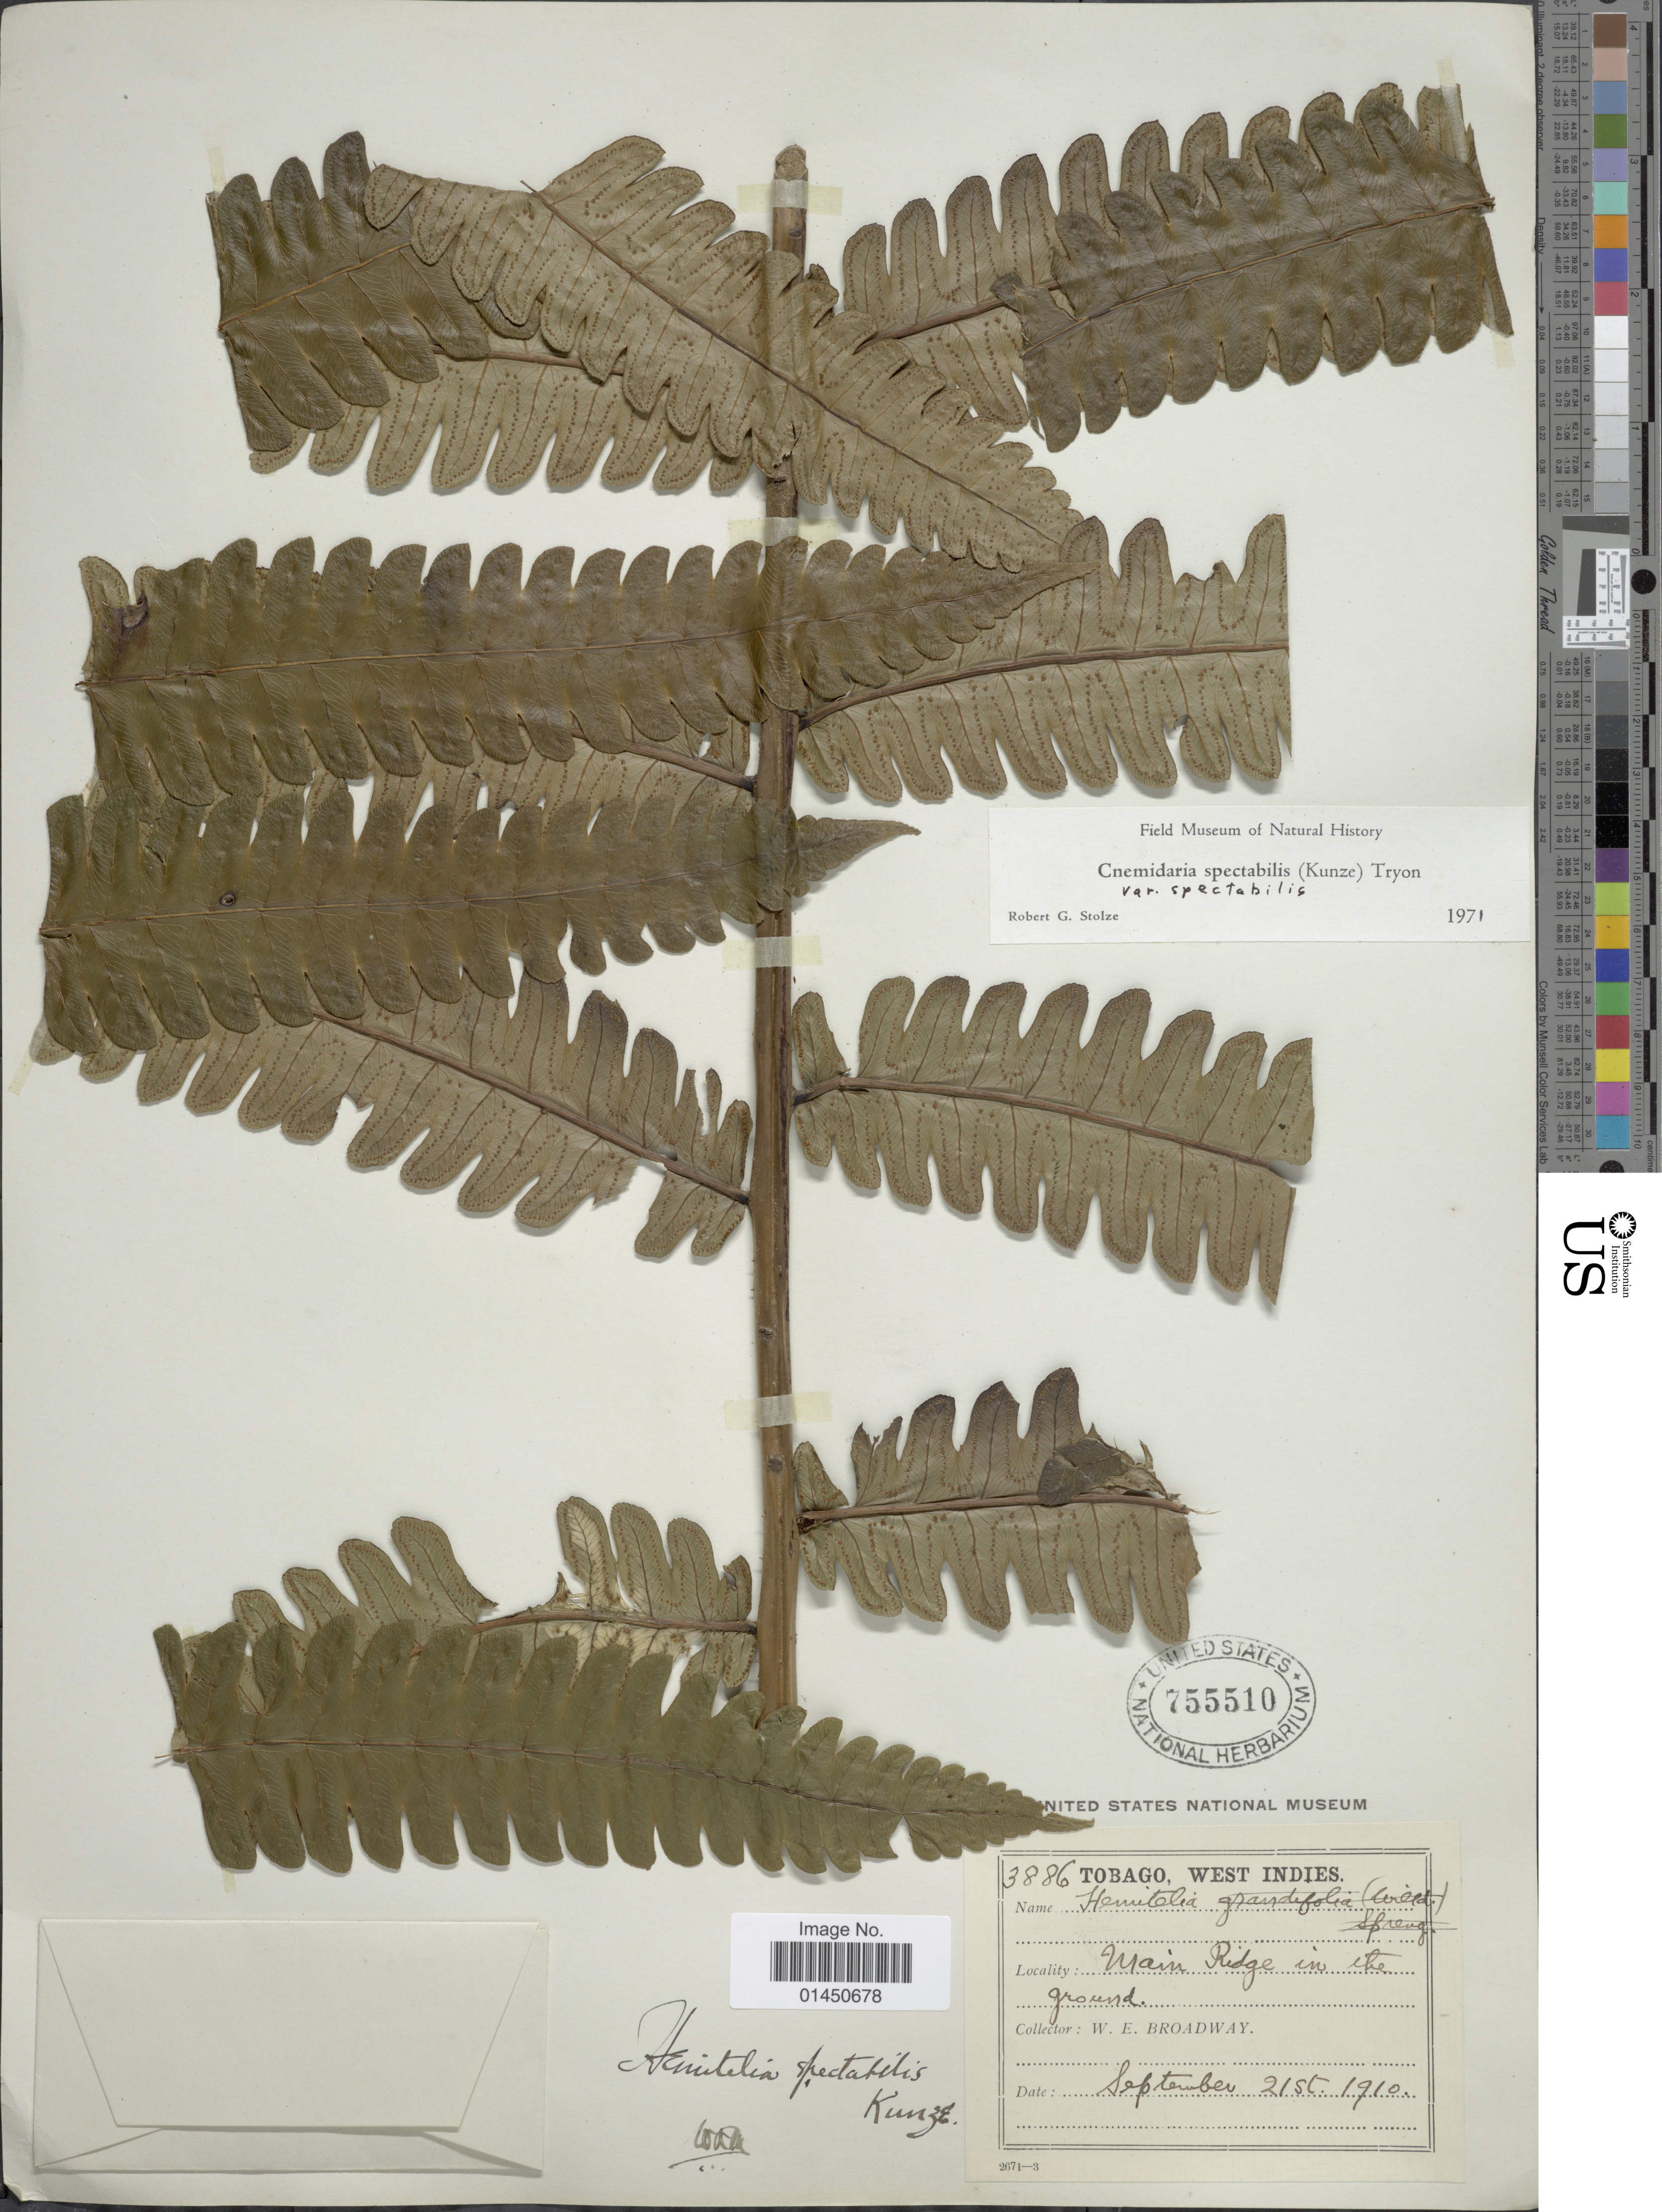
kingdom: Plantae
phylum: Tracheophyta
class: Polypodiopsida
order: Cyatheales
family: Cyatheaceae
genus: Cyathea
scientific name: Cyathea spectabilis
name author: (Kunze) Domin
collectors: W. E. Broadway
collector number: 3886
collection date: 1910-09-21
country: Trinidad and Tobago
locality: Tobago, main Ridge in the ground.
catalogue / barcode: US 755510